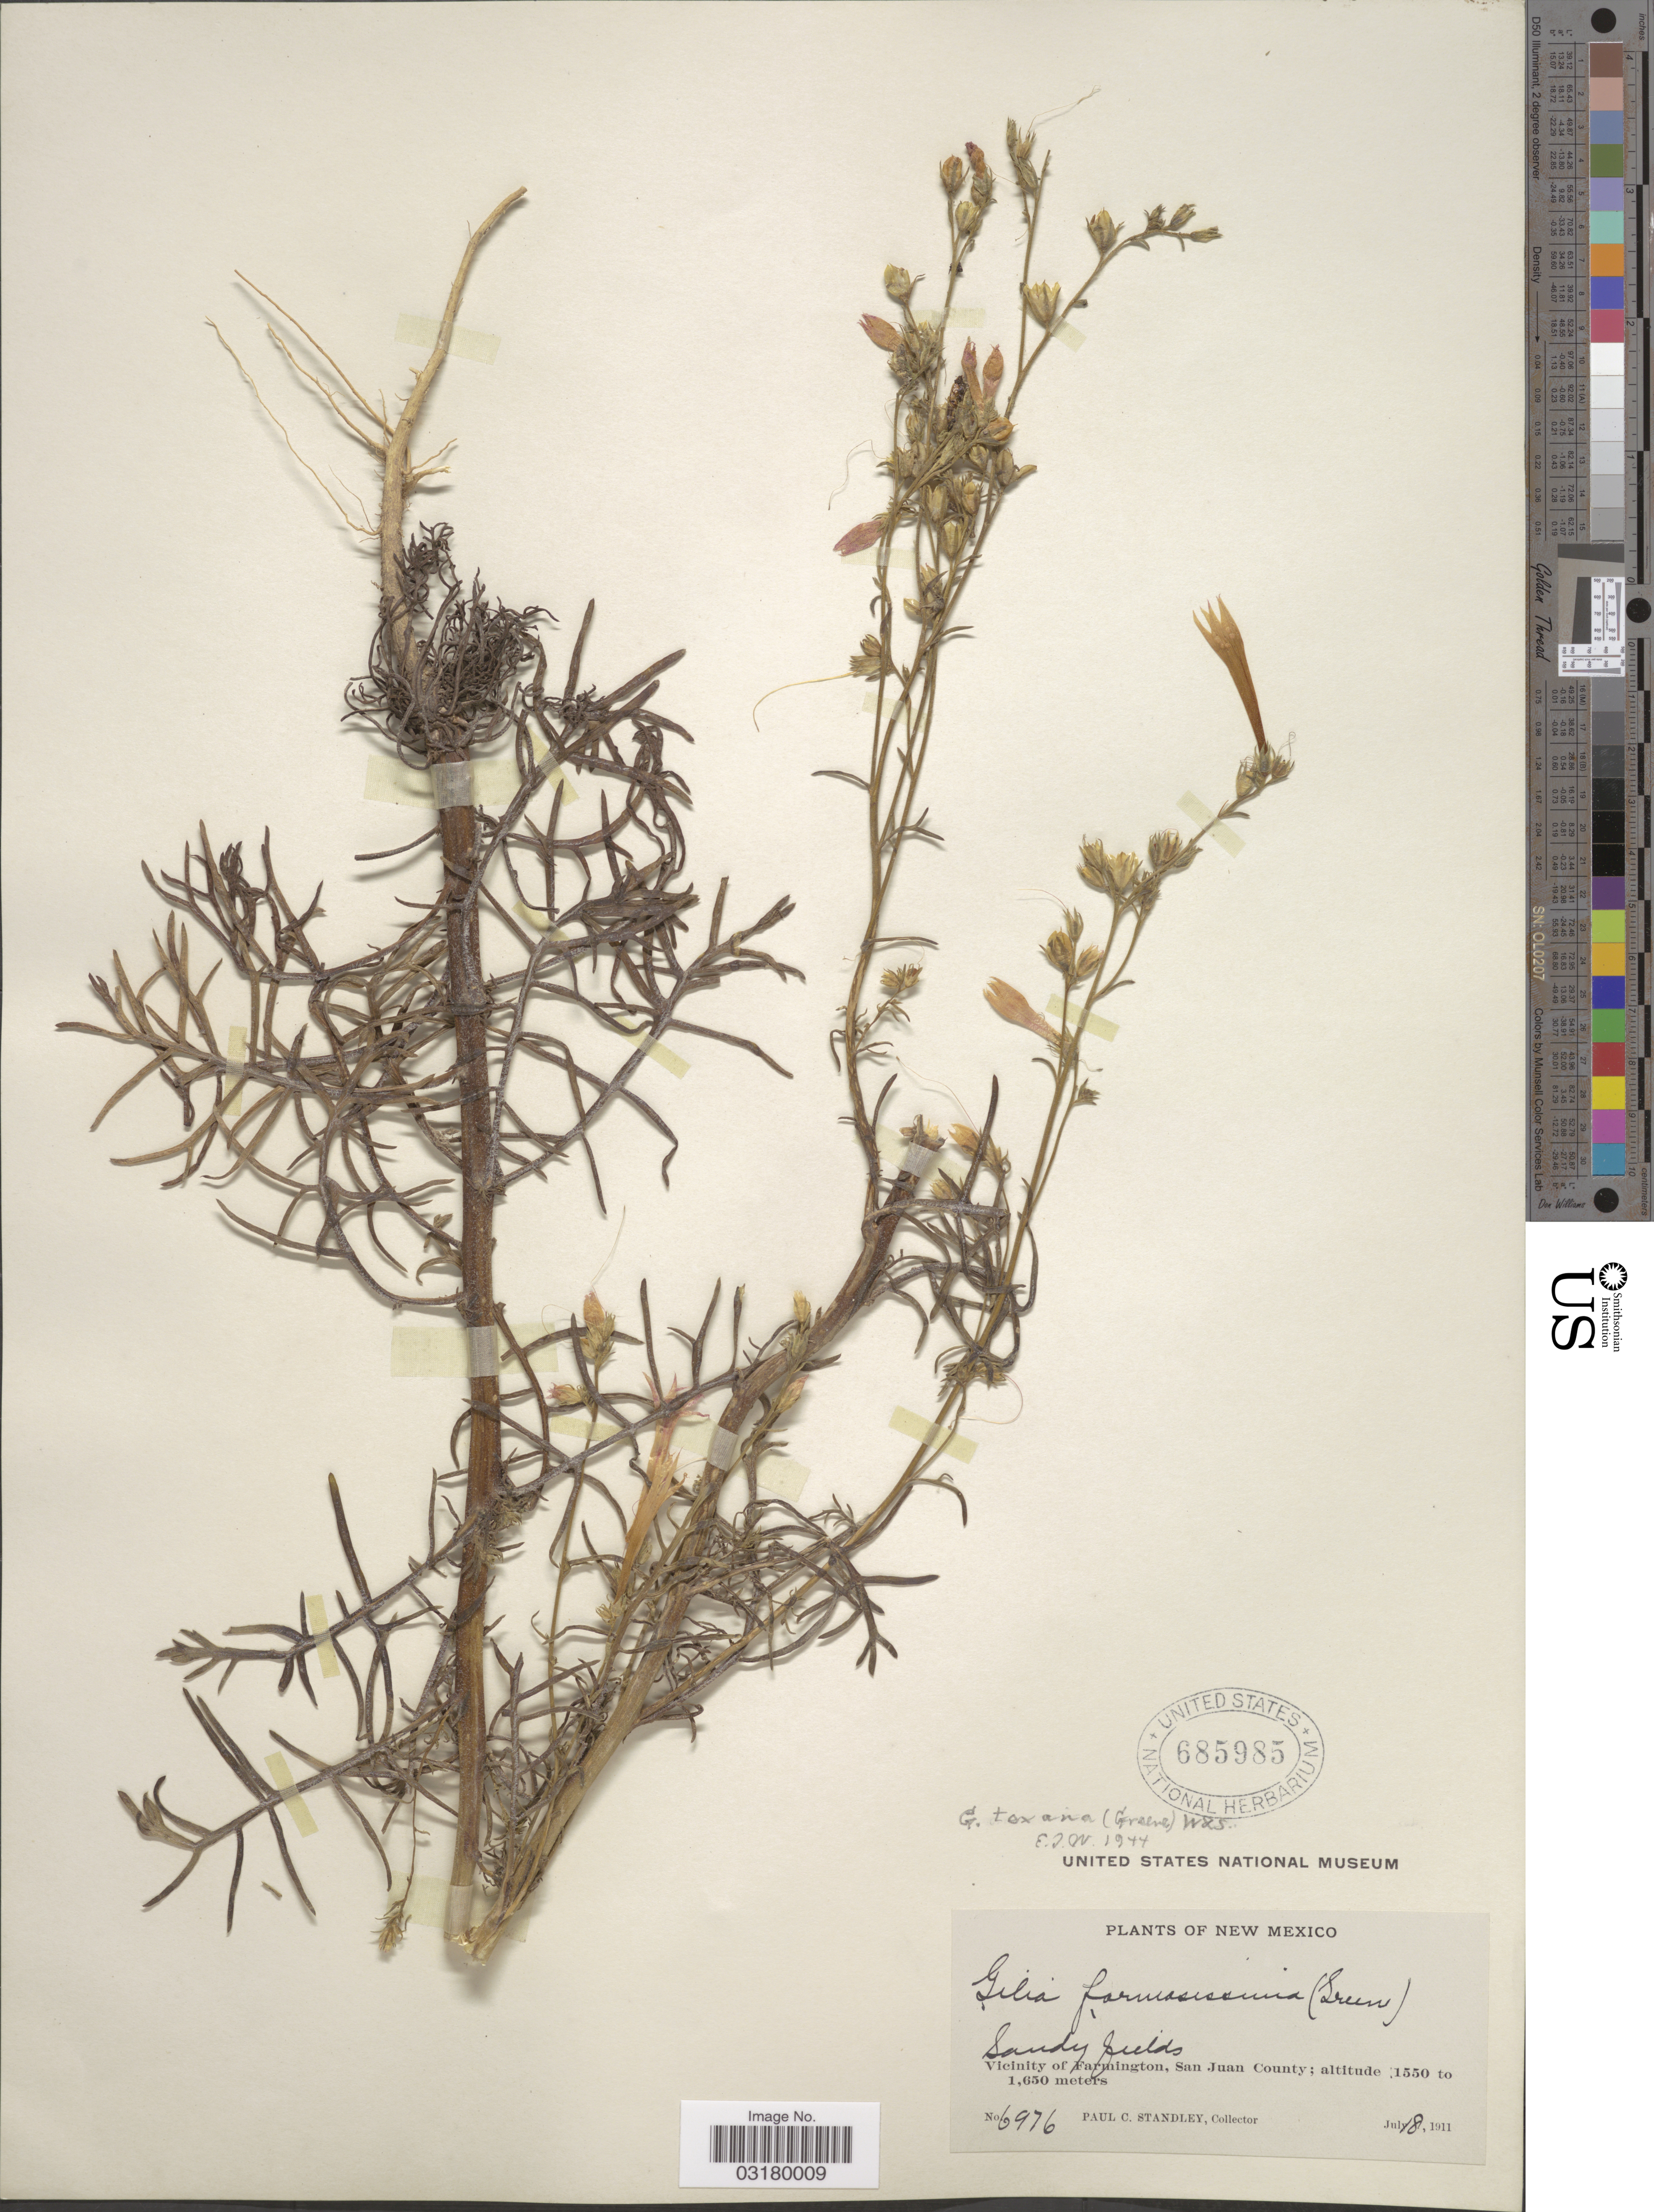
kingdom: Plantae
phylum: Tracheophyta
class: Magnoliopsida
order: Ericales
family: Polemoniaceae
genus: Ipomopsis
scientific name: Ipomopsis aggregata subsp. formosissima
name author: (Greene) Wherry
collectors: P. C. Standley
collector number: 6976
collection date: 1911-07-18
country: United States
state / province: New Mexico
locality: Vicinity of Farmington, San Juan County.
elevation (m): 1550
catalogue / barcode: US 685985